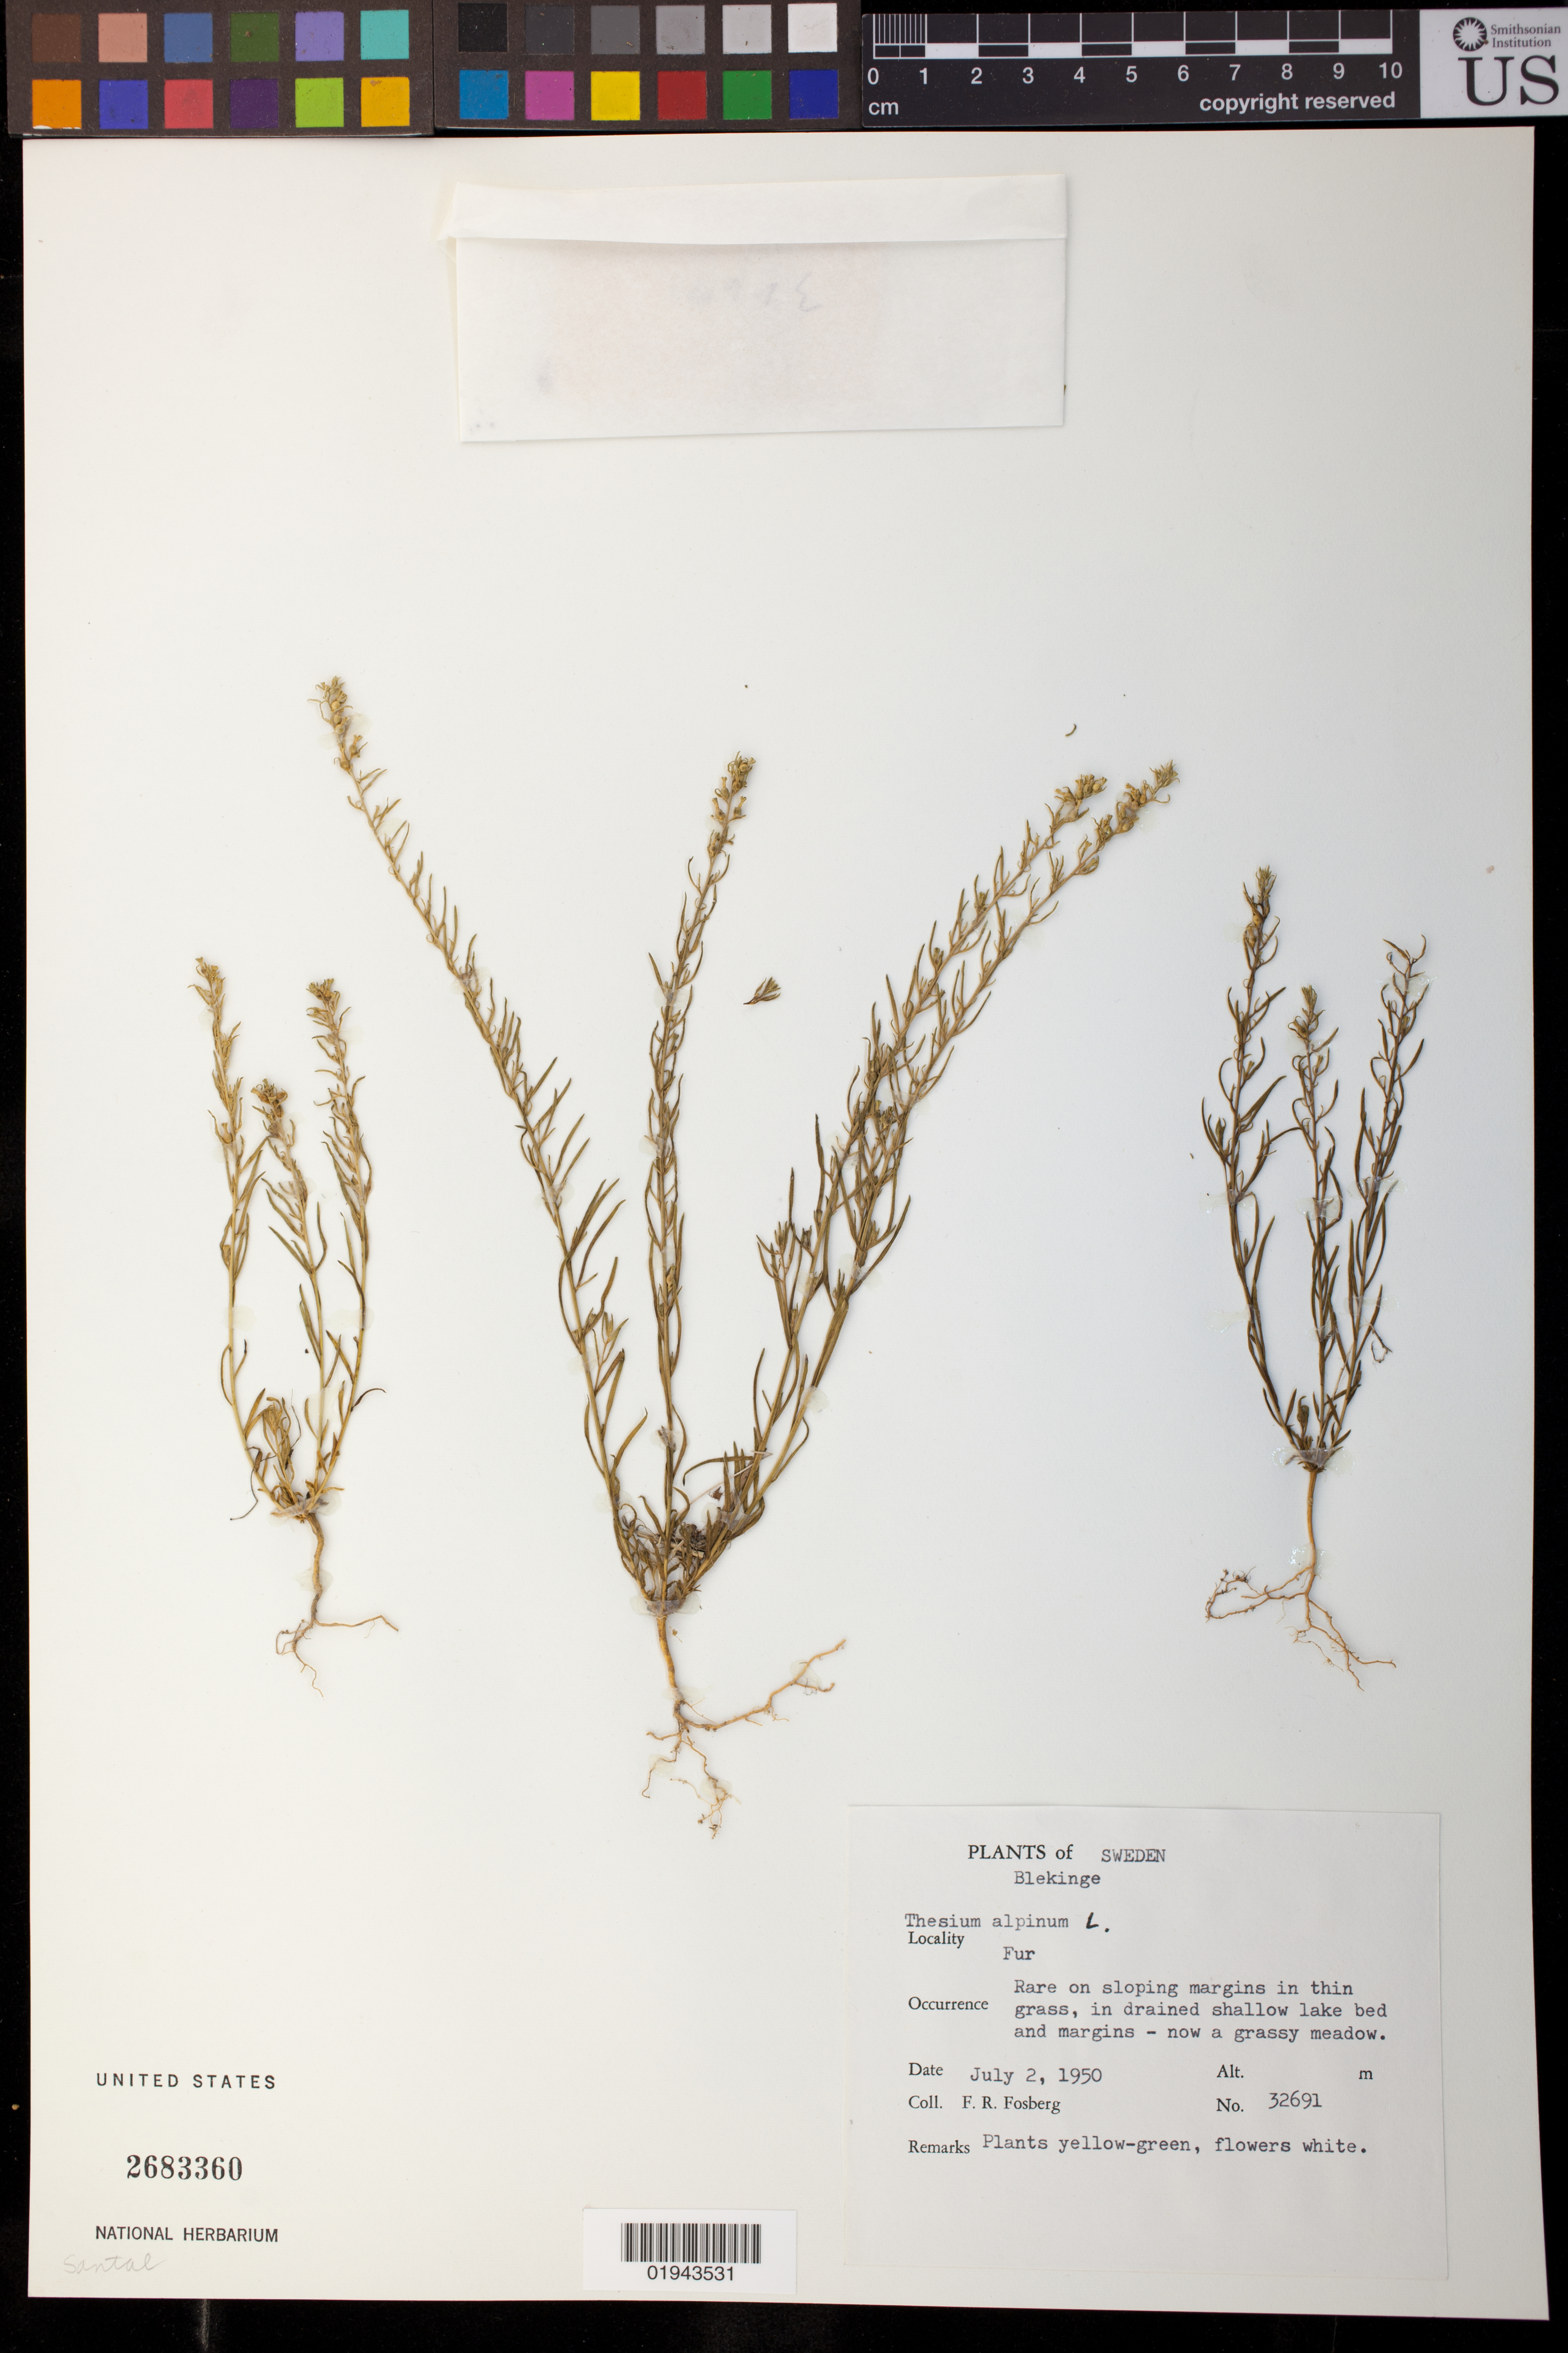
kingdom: Plantae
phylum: Tracheophyta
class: Magnoliopsida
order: Santalales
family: Thesiaceae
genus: Thesium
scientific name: Thesium alpinum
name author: L.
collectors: F. R. Fosberg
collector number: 32691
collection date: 1950-07-02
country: Sweden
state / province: Blekinge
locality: Fur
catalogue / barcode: US 2683360